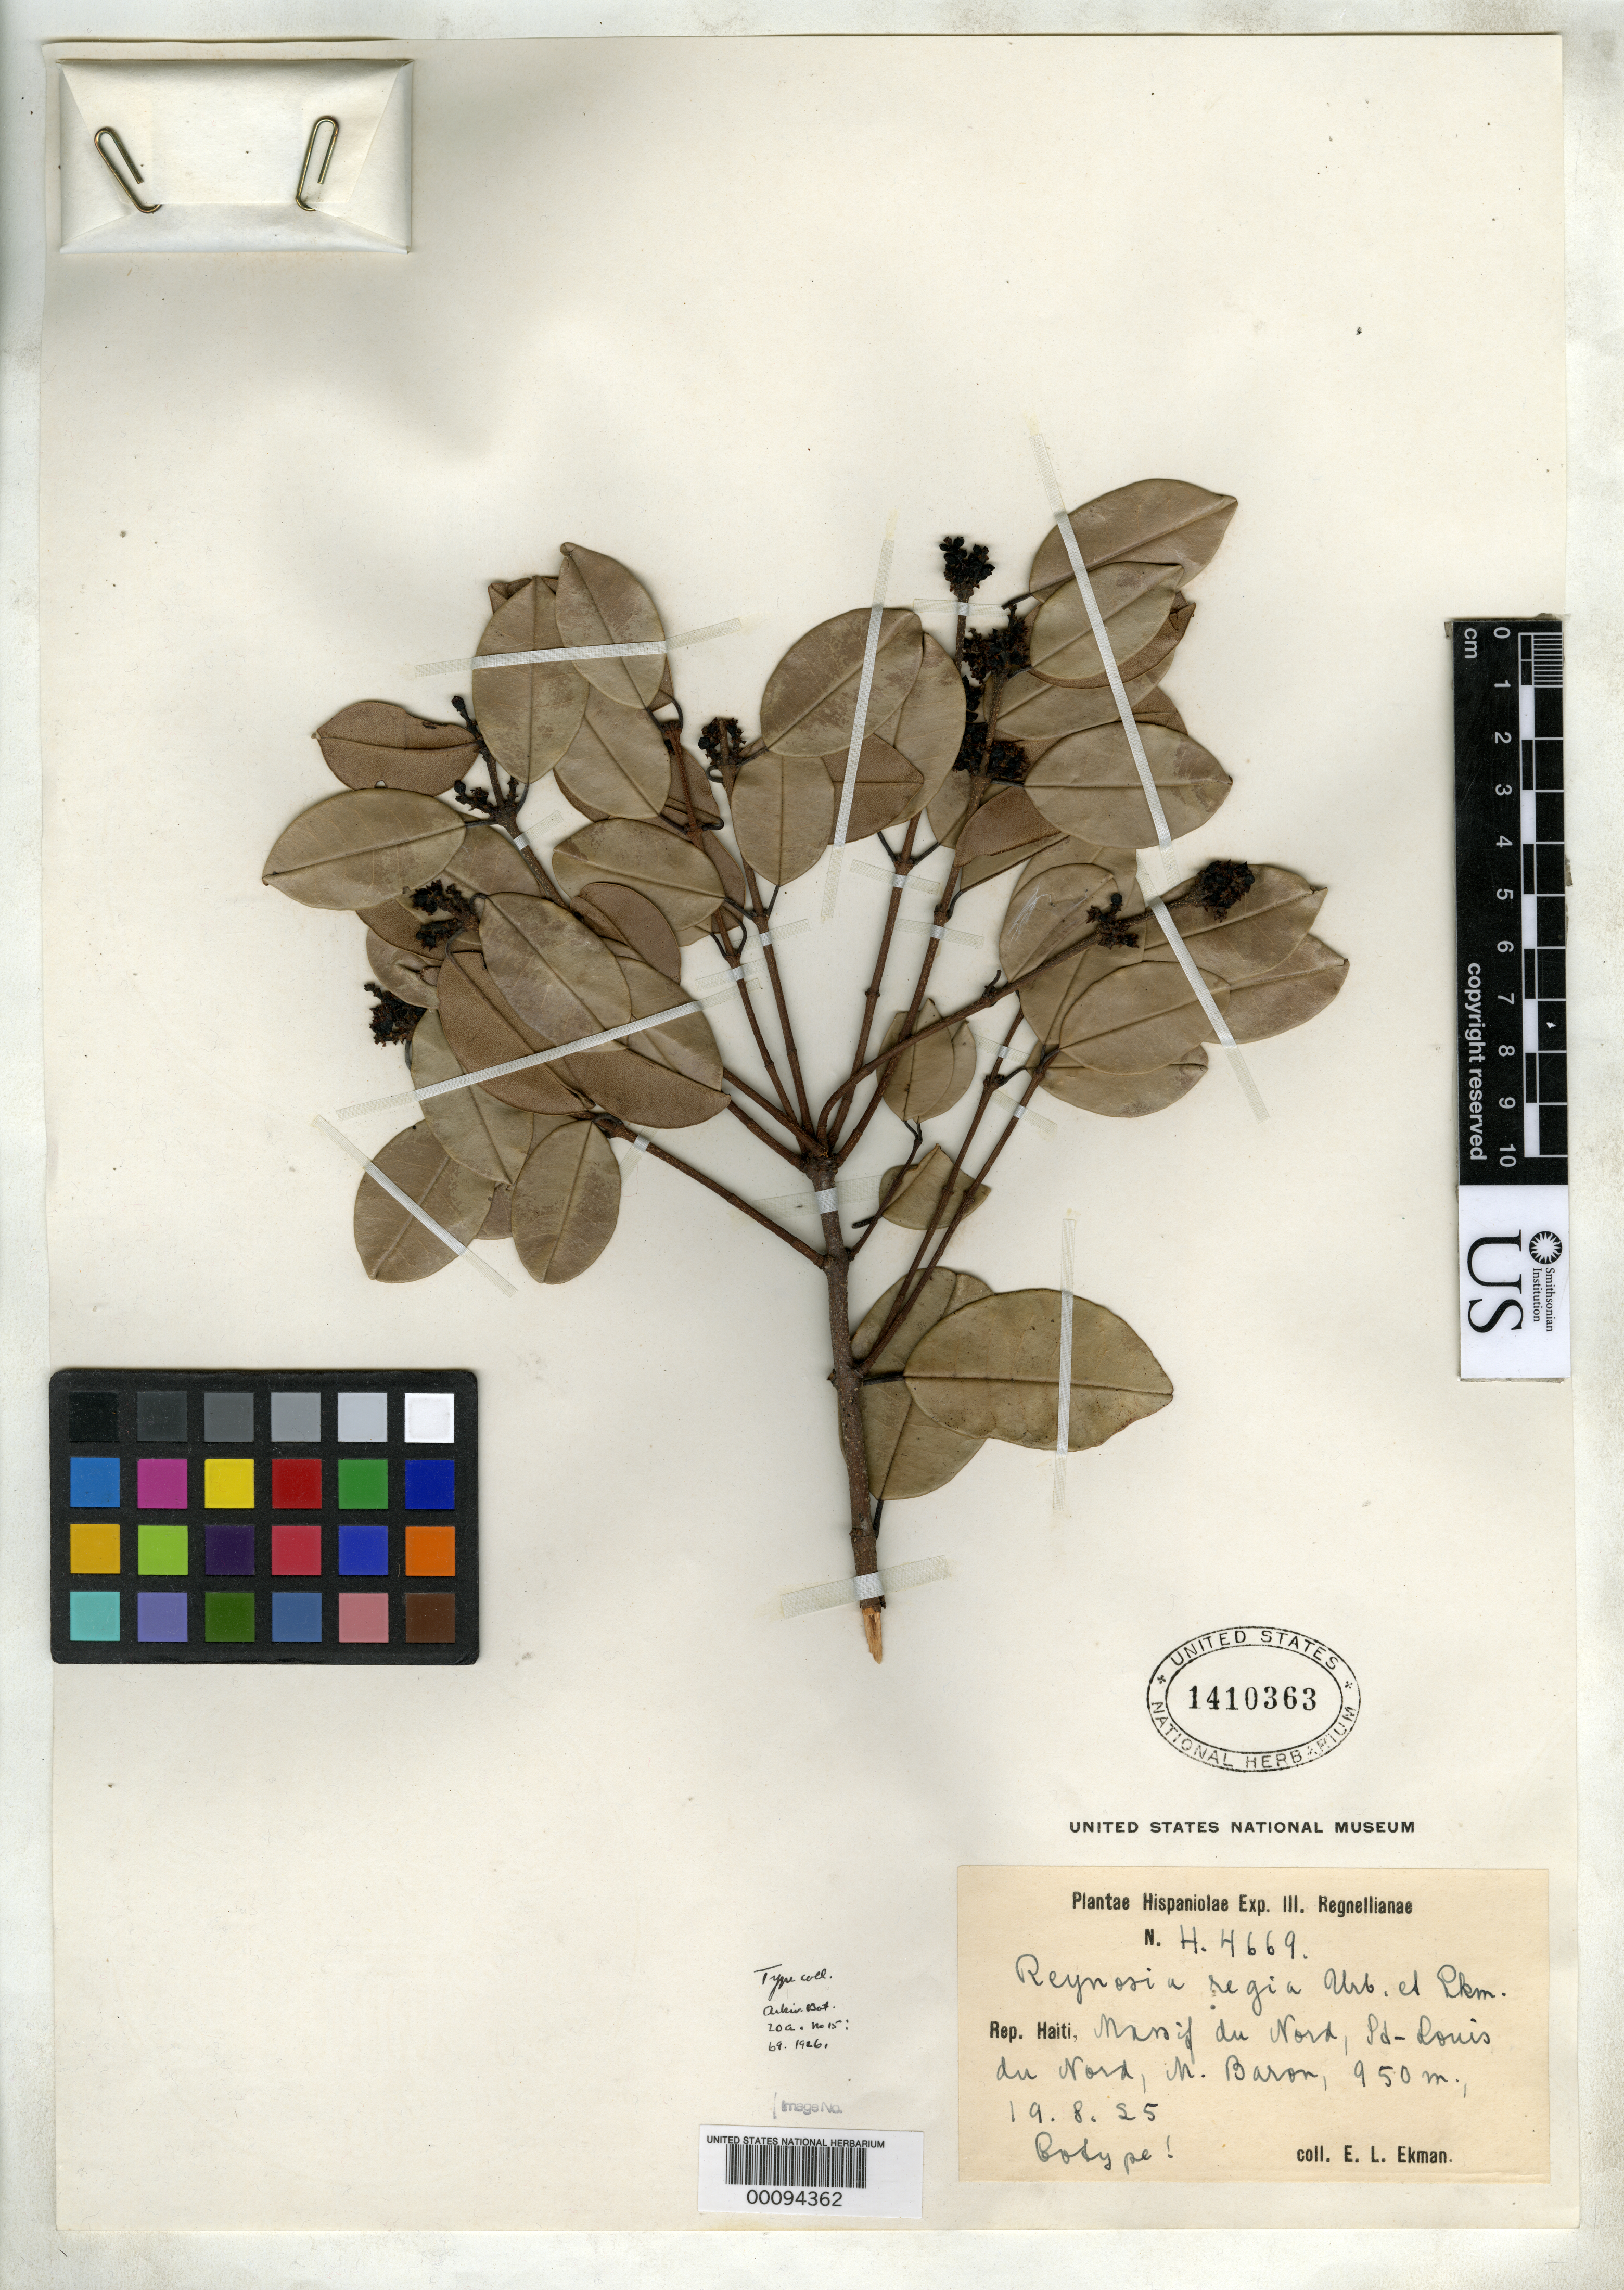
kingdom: Plantae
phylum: Tracheophyta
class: Magnoliopsida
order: Rosales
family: Rhamnaceae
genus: Reynosia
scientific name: Reynosia regia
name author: Urb. & Ekman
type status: Isotype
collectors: E. L. Ekman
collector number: H 4669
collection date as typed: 19 Aug 1925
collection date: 1925-08-19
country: Haiti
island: Hispaniola Island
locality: Massif du Nord prope St. Louis du Nord in Morne Baron.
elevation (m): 950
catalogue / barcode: US 1410363